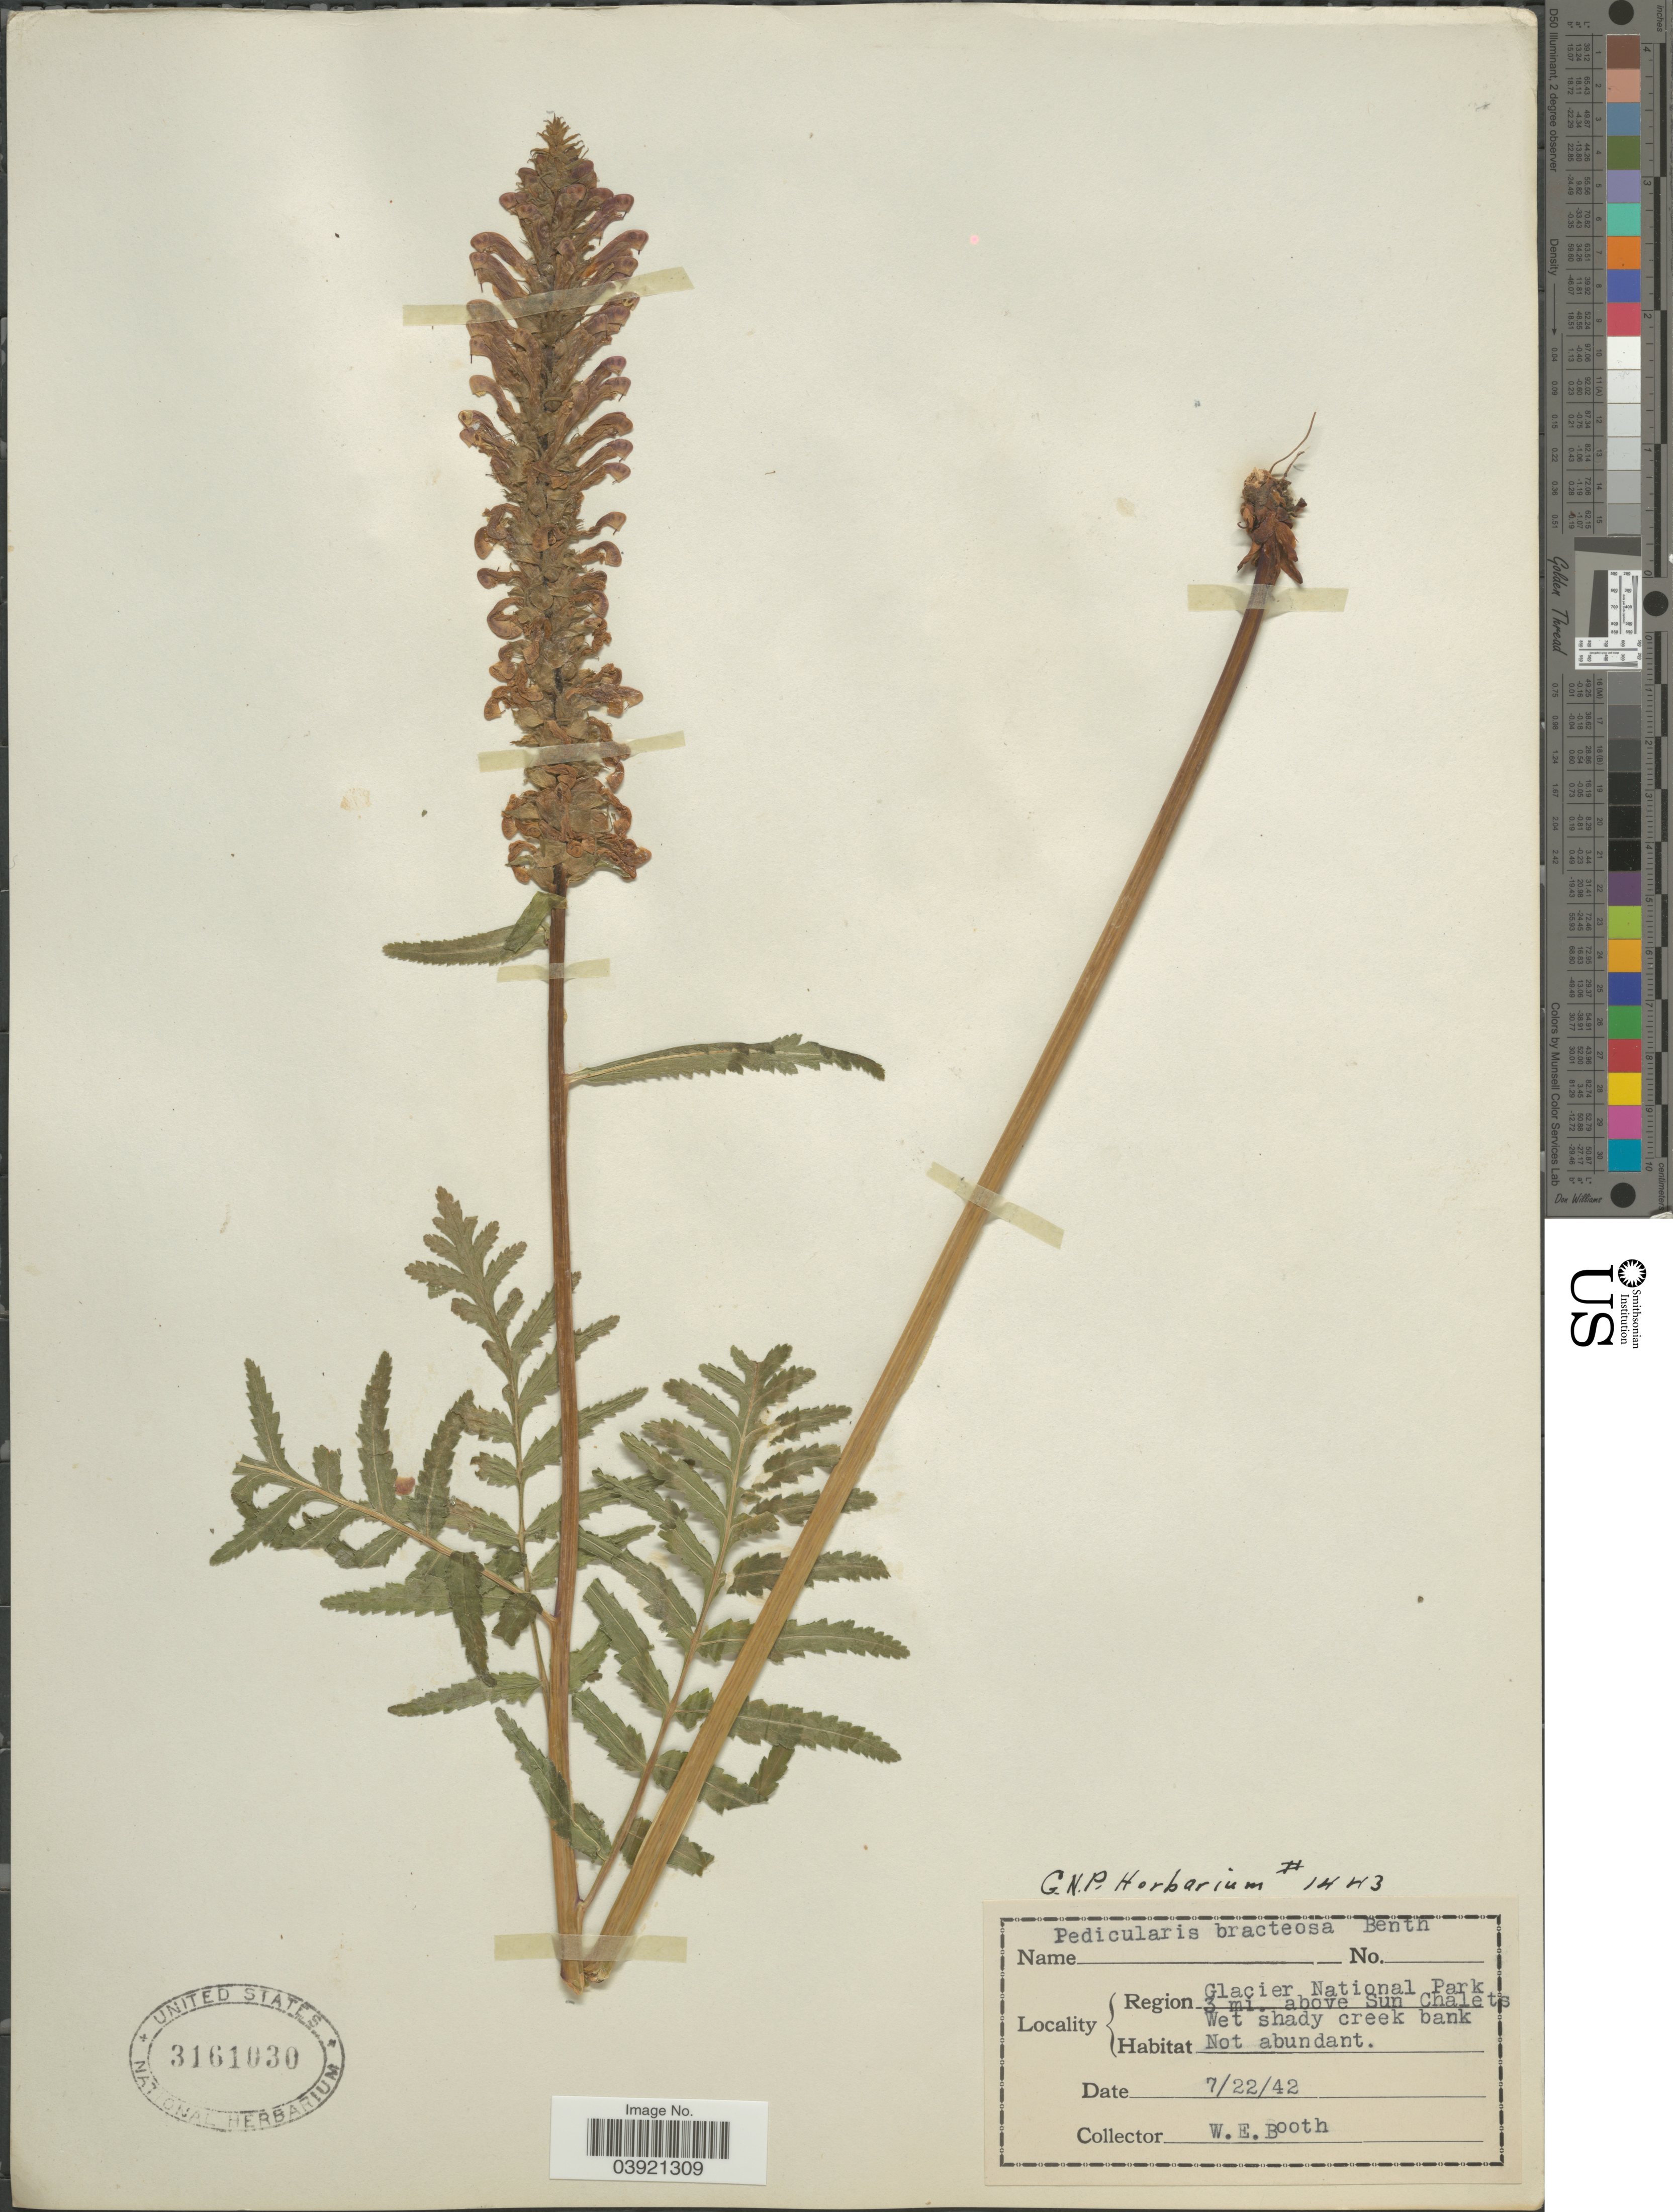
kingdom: Plantae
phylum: Tracheophyta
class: Magnoliopsida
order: Lamiales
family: Orobanchaceae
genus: Pedicularis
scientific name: Pedicularis bracteosa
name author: Benth.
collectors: W. Booth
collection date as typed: Transcribed d/m/y: 22/7/42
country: United States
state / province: Montana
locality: Region Glacier National Park 3 mi. above Sun Chalets.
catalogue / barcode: US 3161030